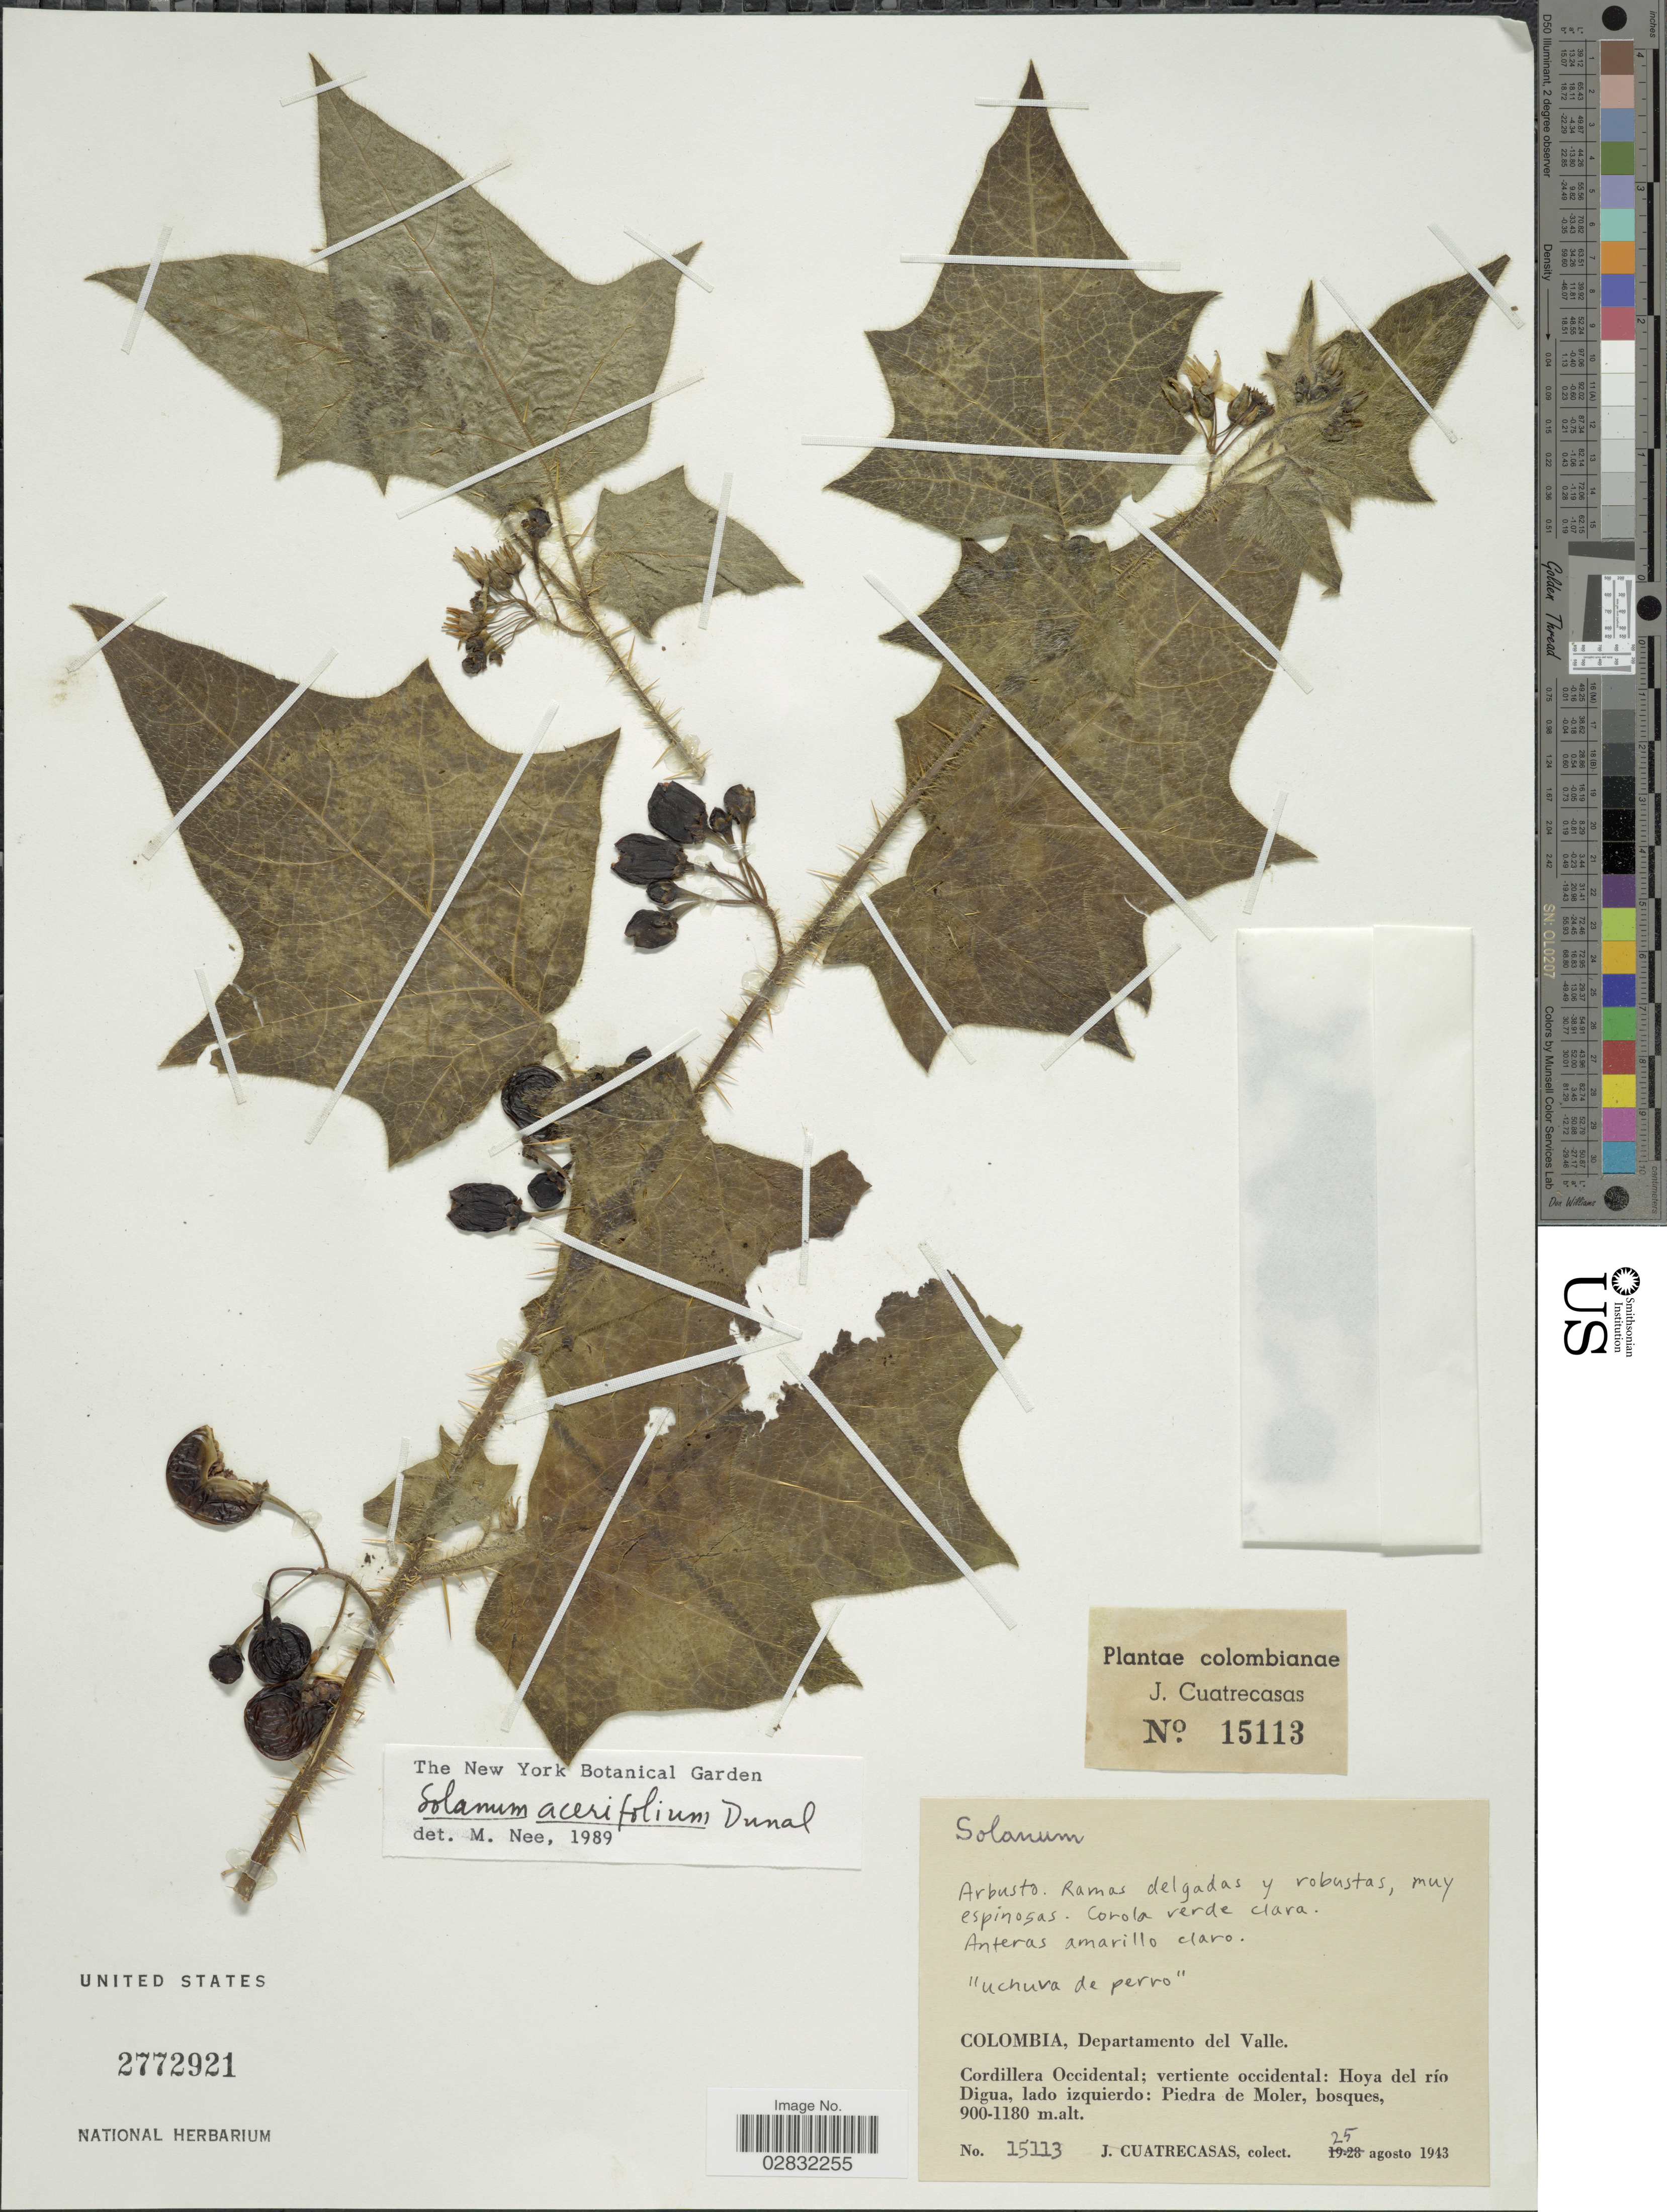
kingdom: Plantae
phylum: Tracheophyta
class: Magnoliopsida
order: Solanales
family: Solanaceae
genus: Solanum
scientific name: Solanum acerifolium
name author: Humb. & Bonpl. ex Dunal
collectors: J. Cuatrecasas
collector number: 15113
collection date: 1943-08-25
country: Colombia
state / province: Valle del Cauca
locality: Departamento del Valle, Cordillera Occidental; vertiente occidental: Hoya del río Digua, lado izquierdo: Piedra de Moler, bosques.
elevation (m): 900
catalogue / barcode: US 2772921